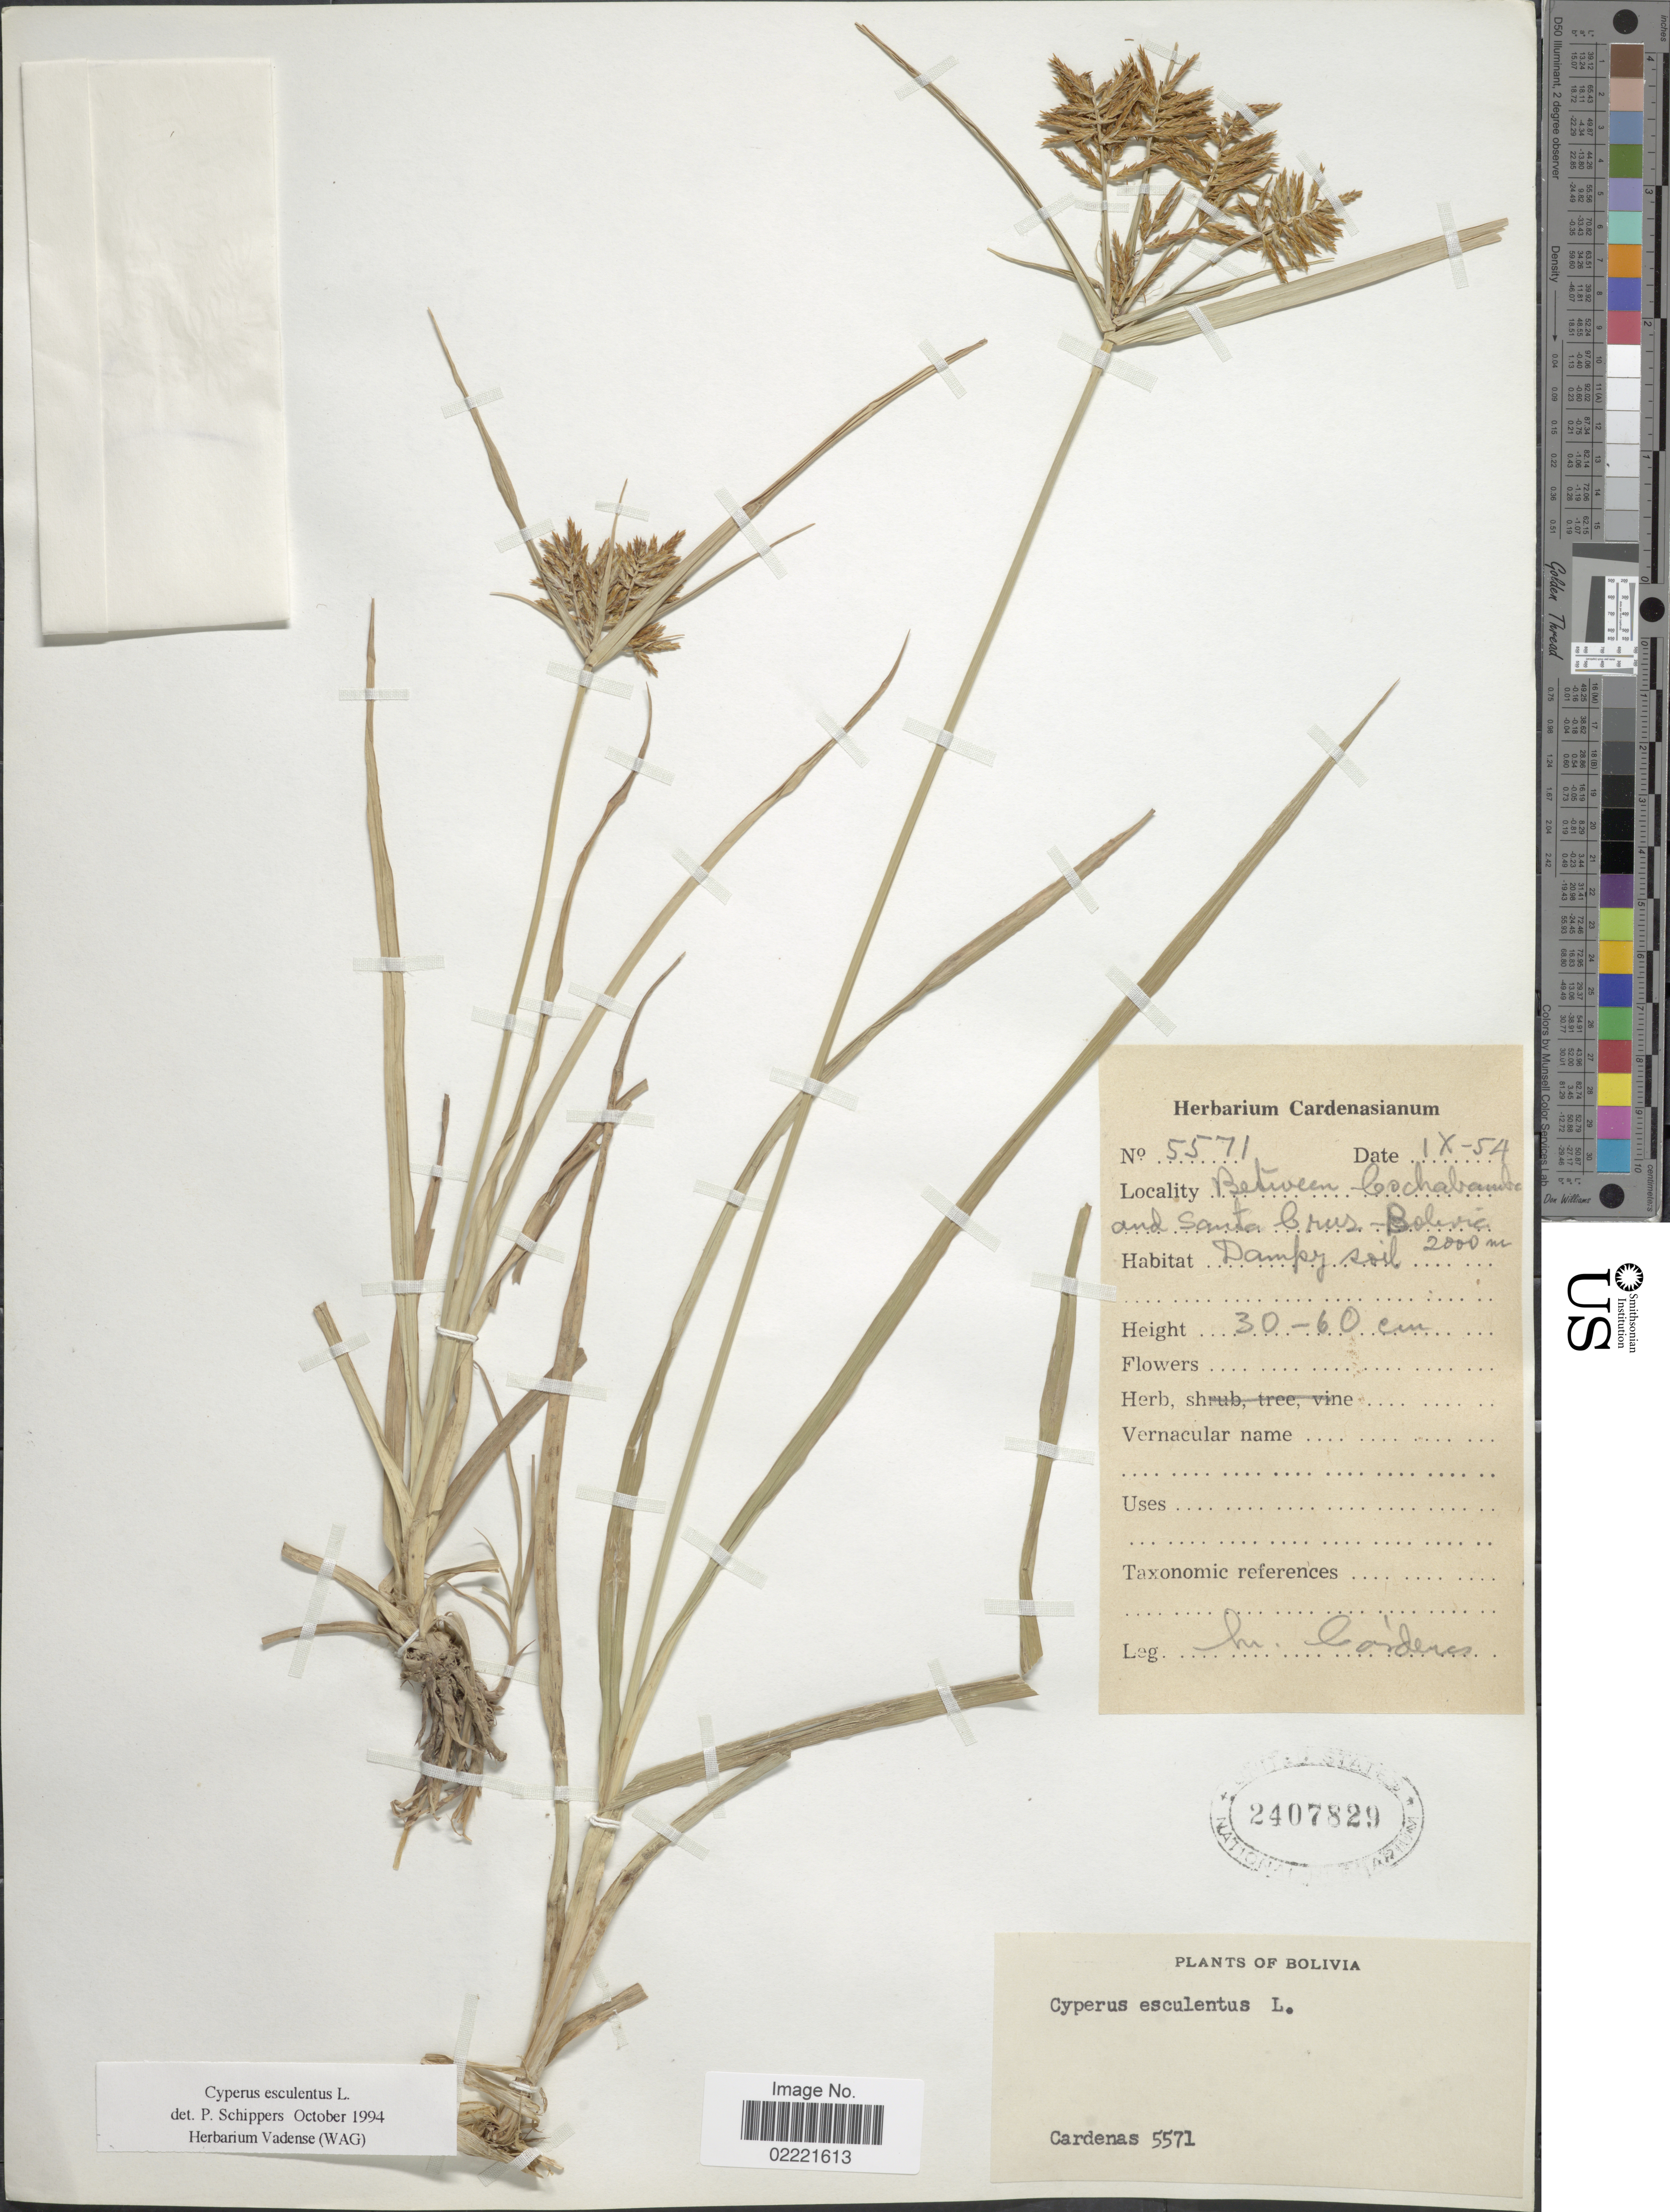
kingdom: Plantae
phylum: Tracheophyta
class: Liliopsida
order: Poales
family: Cyperaceae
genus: Cyperus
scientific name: Cyperus esculentus var. esculentus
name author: L.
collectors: M. Cárdenas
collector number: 5571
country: Bolivia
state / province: Cochabamba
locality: Between Cochabamba and Santa Cruz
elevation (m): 2000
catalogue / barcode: US 2407829